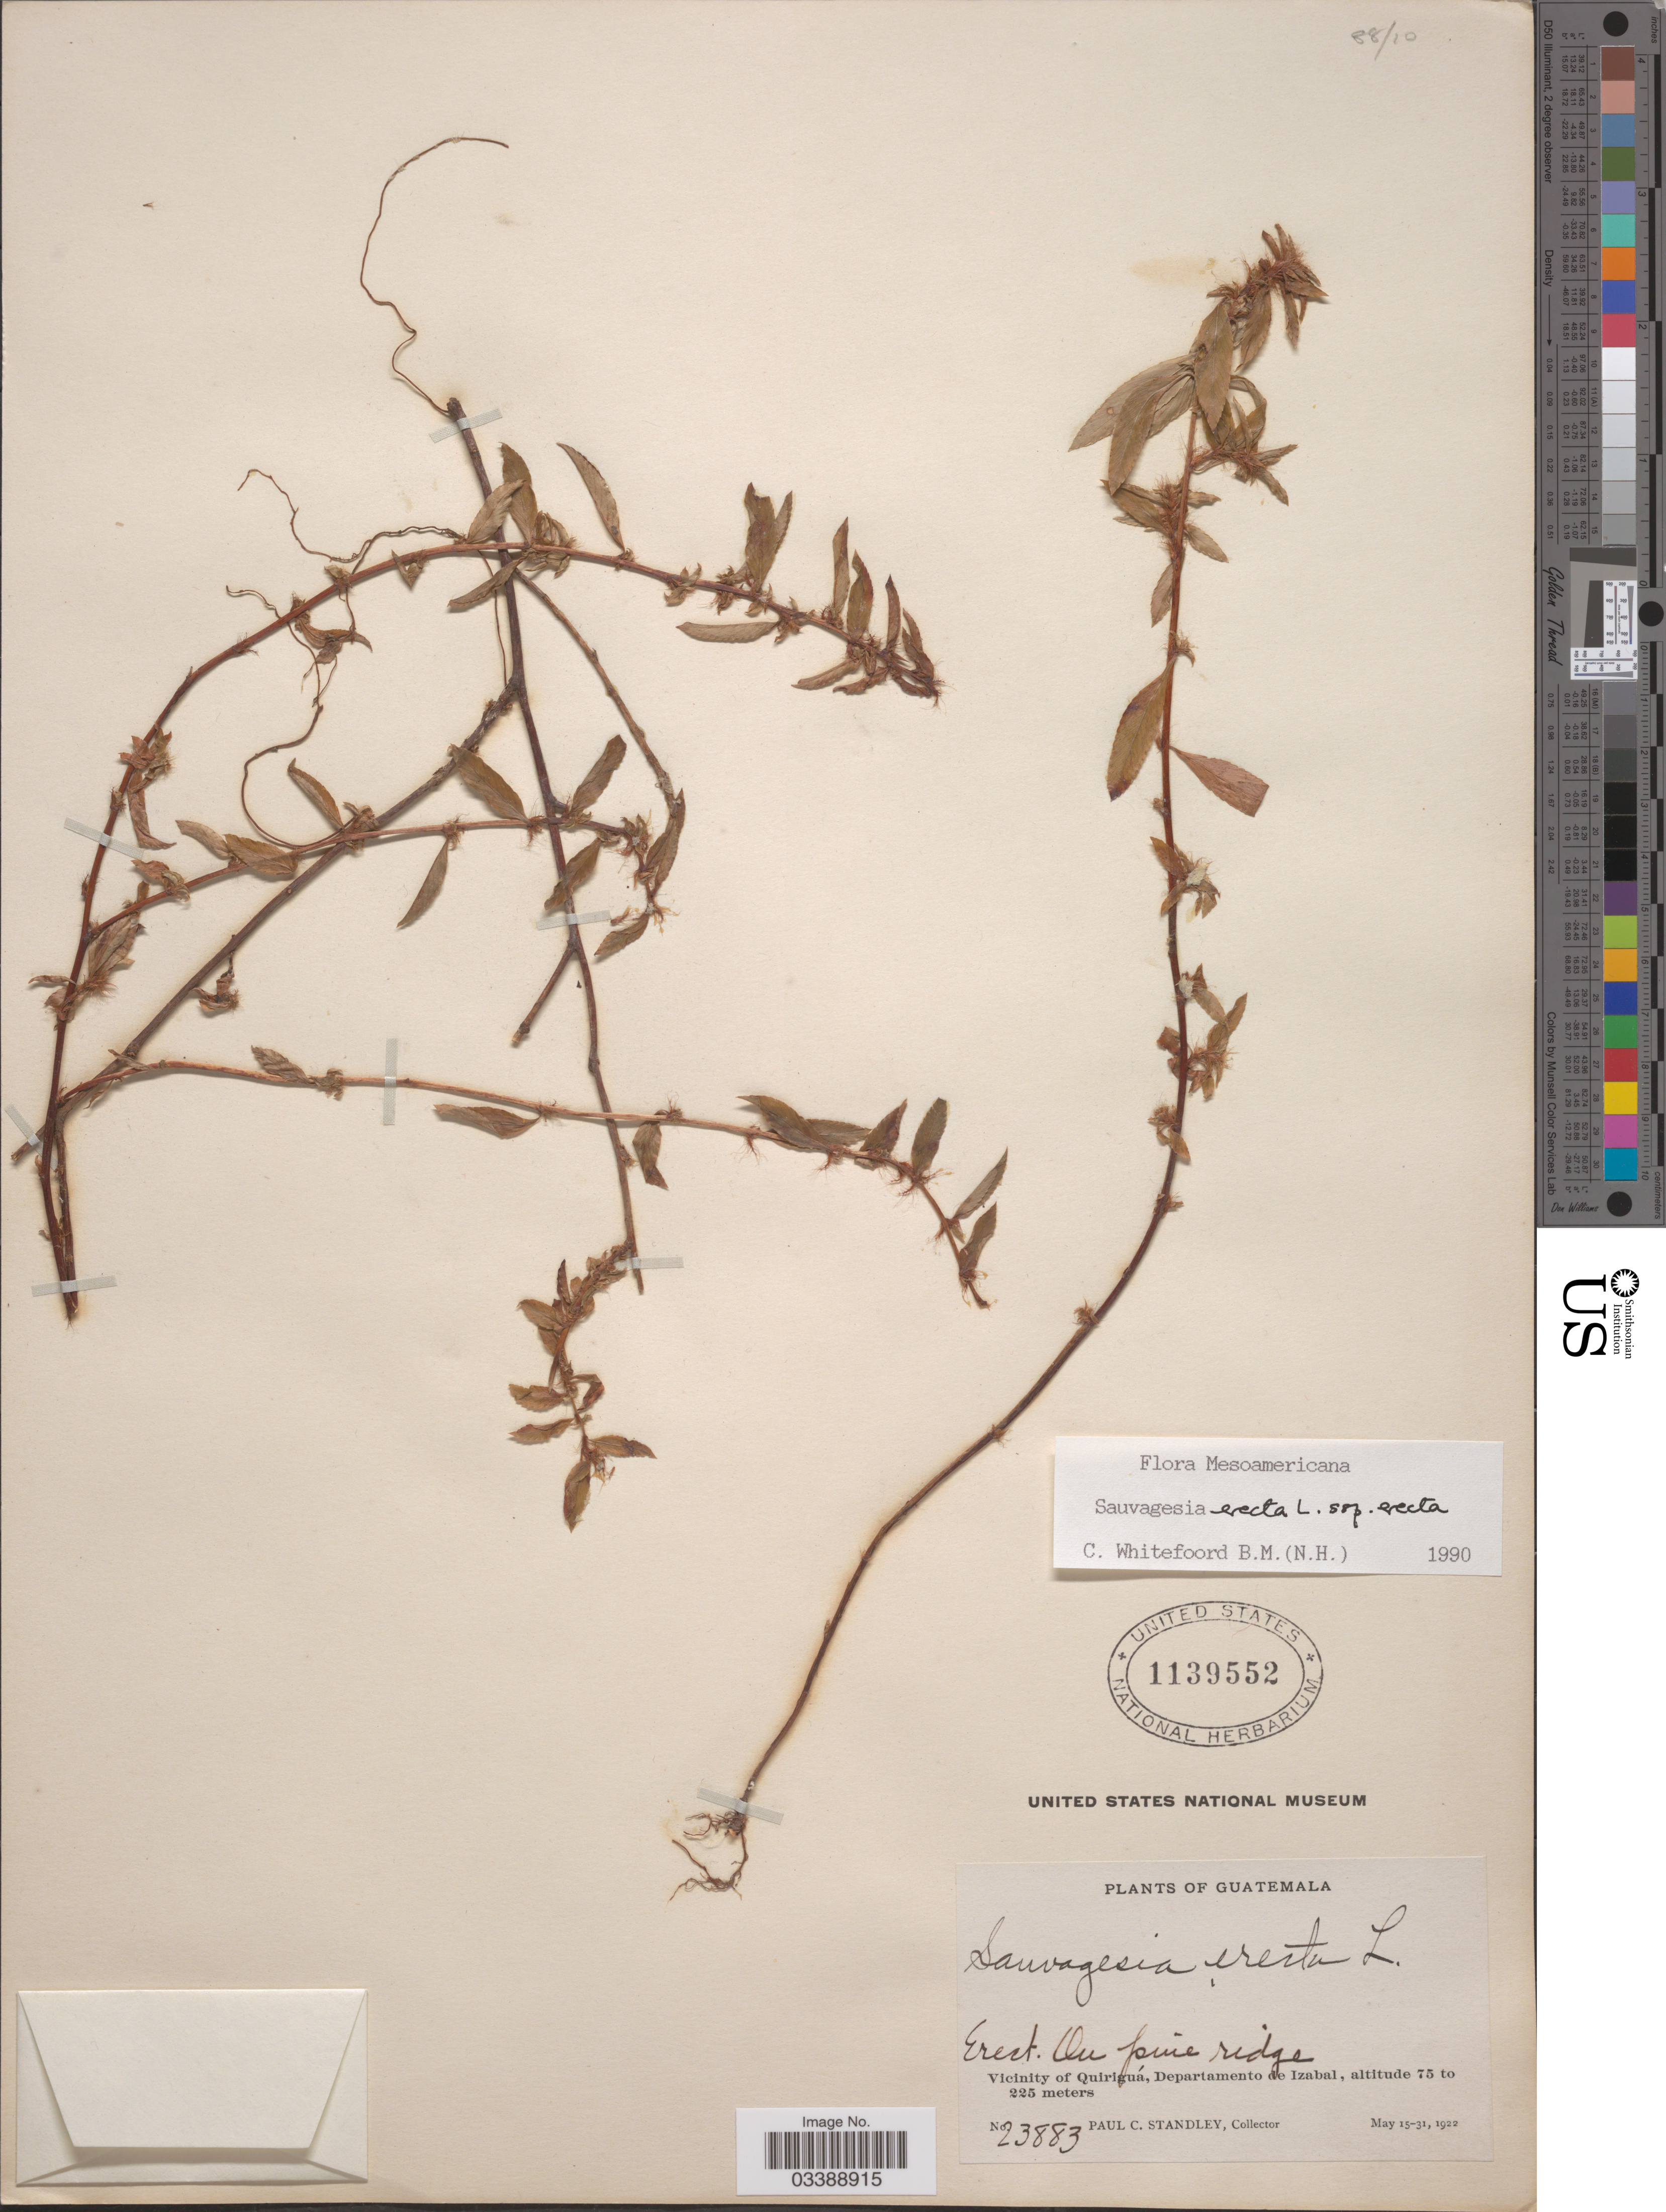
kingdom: Plantae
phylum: Tracheophyta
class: Magnoliopsida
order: Malpighiales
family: Ochnaceae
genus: Sauvagesia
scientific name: Sauvagesia erecta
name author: L.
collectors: P. C. Standley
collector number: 23883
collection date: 1922-05-15/1922-05-31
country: Guatemala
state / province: Izabal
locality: Vicinity of Quiriguá, Departamento de Izabal.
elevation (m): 75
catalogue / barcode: US 1139552